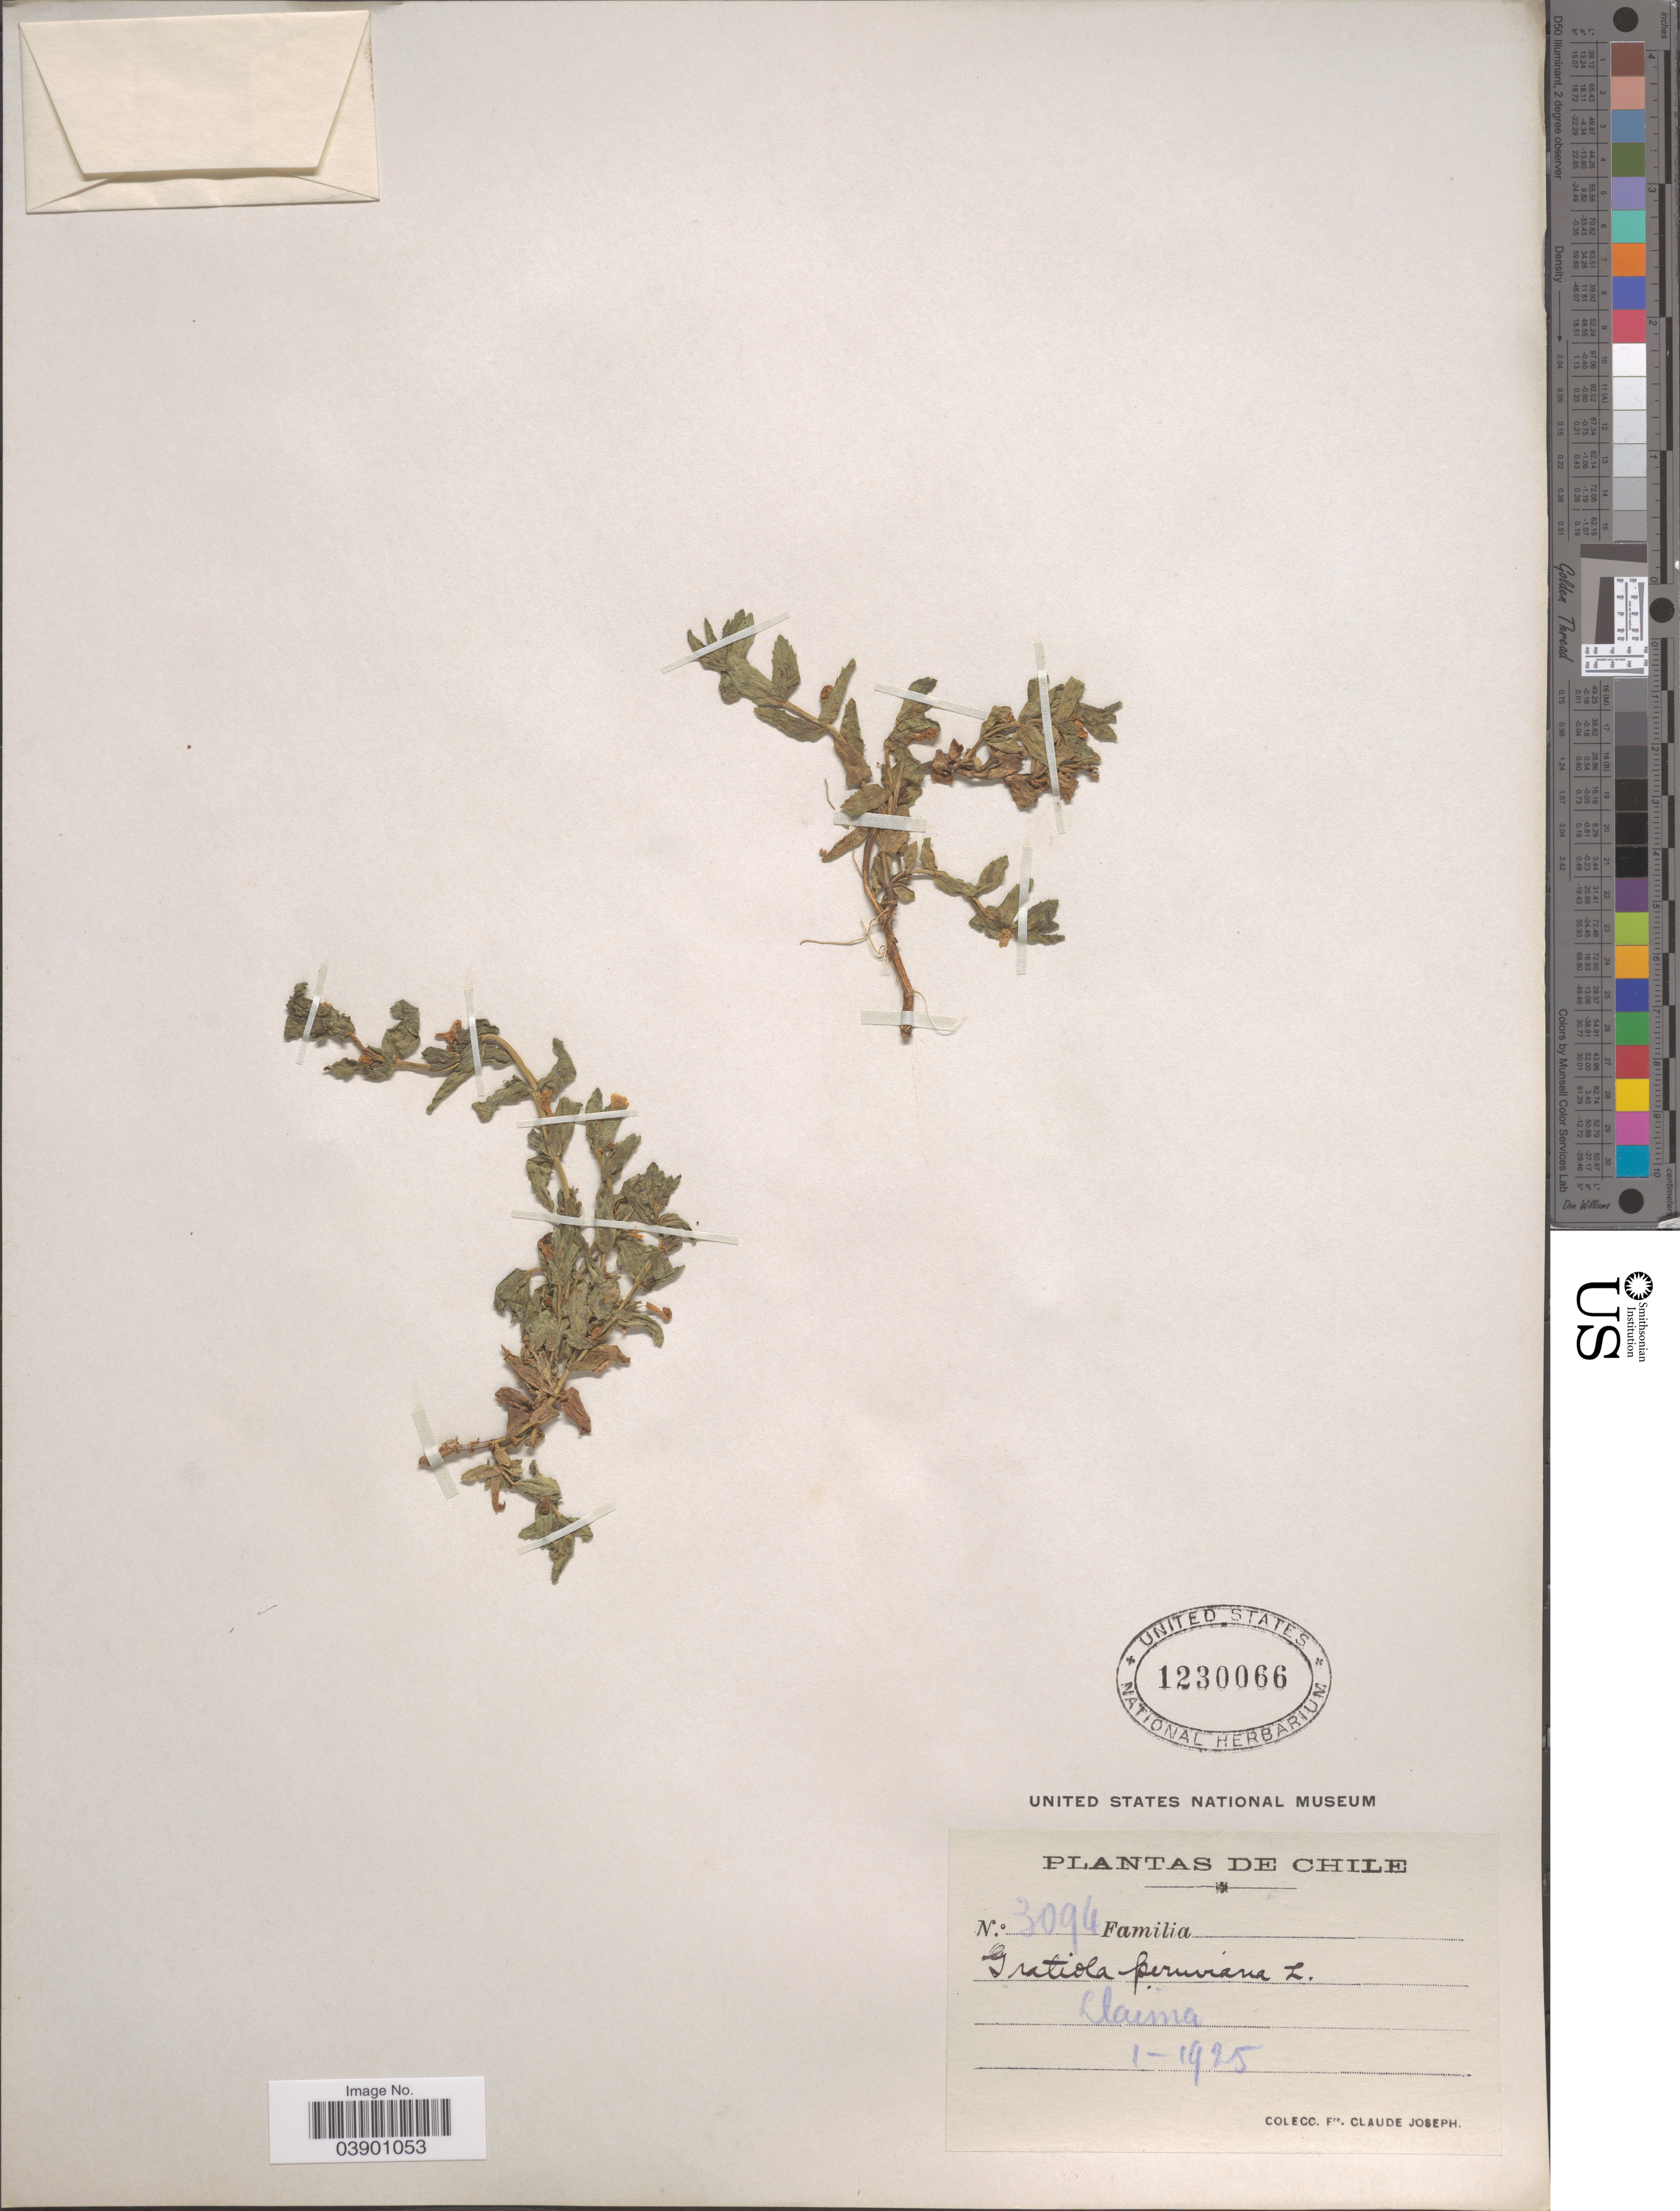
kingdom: Plantae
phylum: Tracheophyta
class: Magnoliopsida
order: Lamiales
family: Plantaginaceae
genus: Gratiola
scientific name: Gratiola peruviana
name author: L.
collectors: Bro. Claude-Joseph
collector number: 3094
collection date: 1925-01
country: Chile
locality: Llaima.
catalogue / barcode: US 1230066